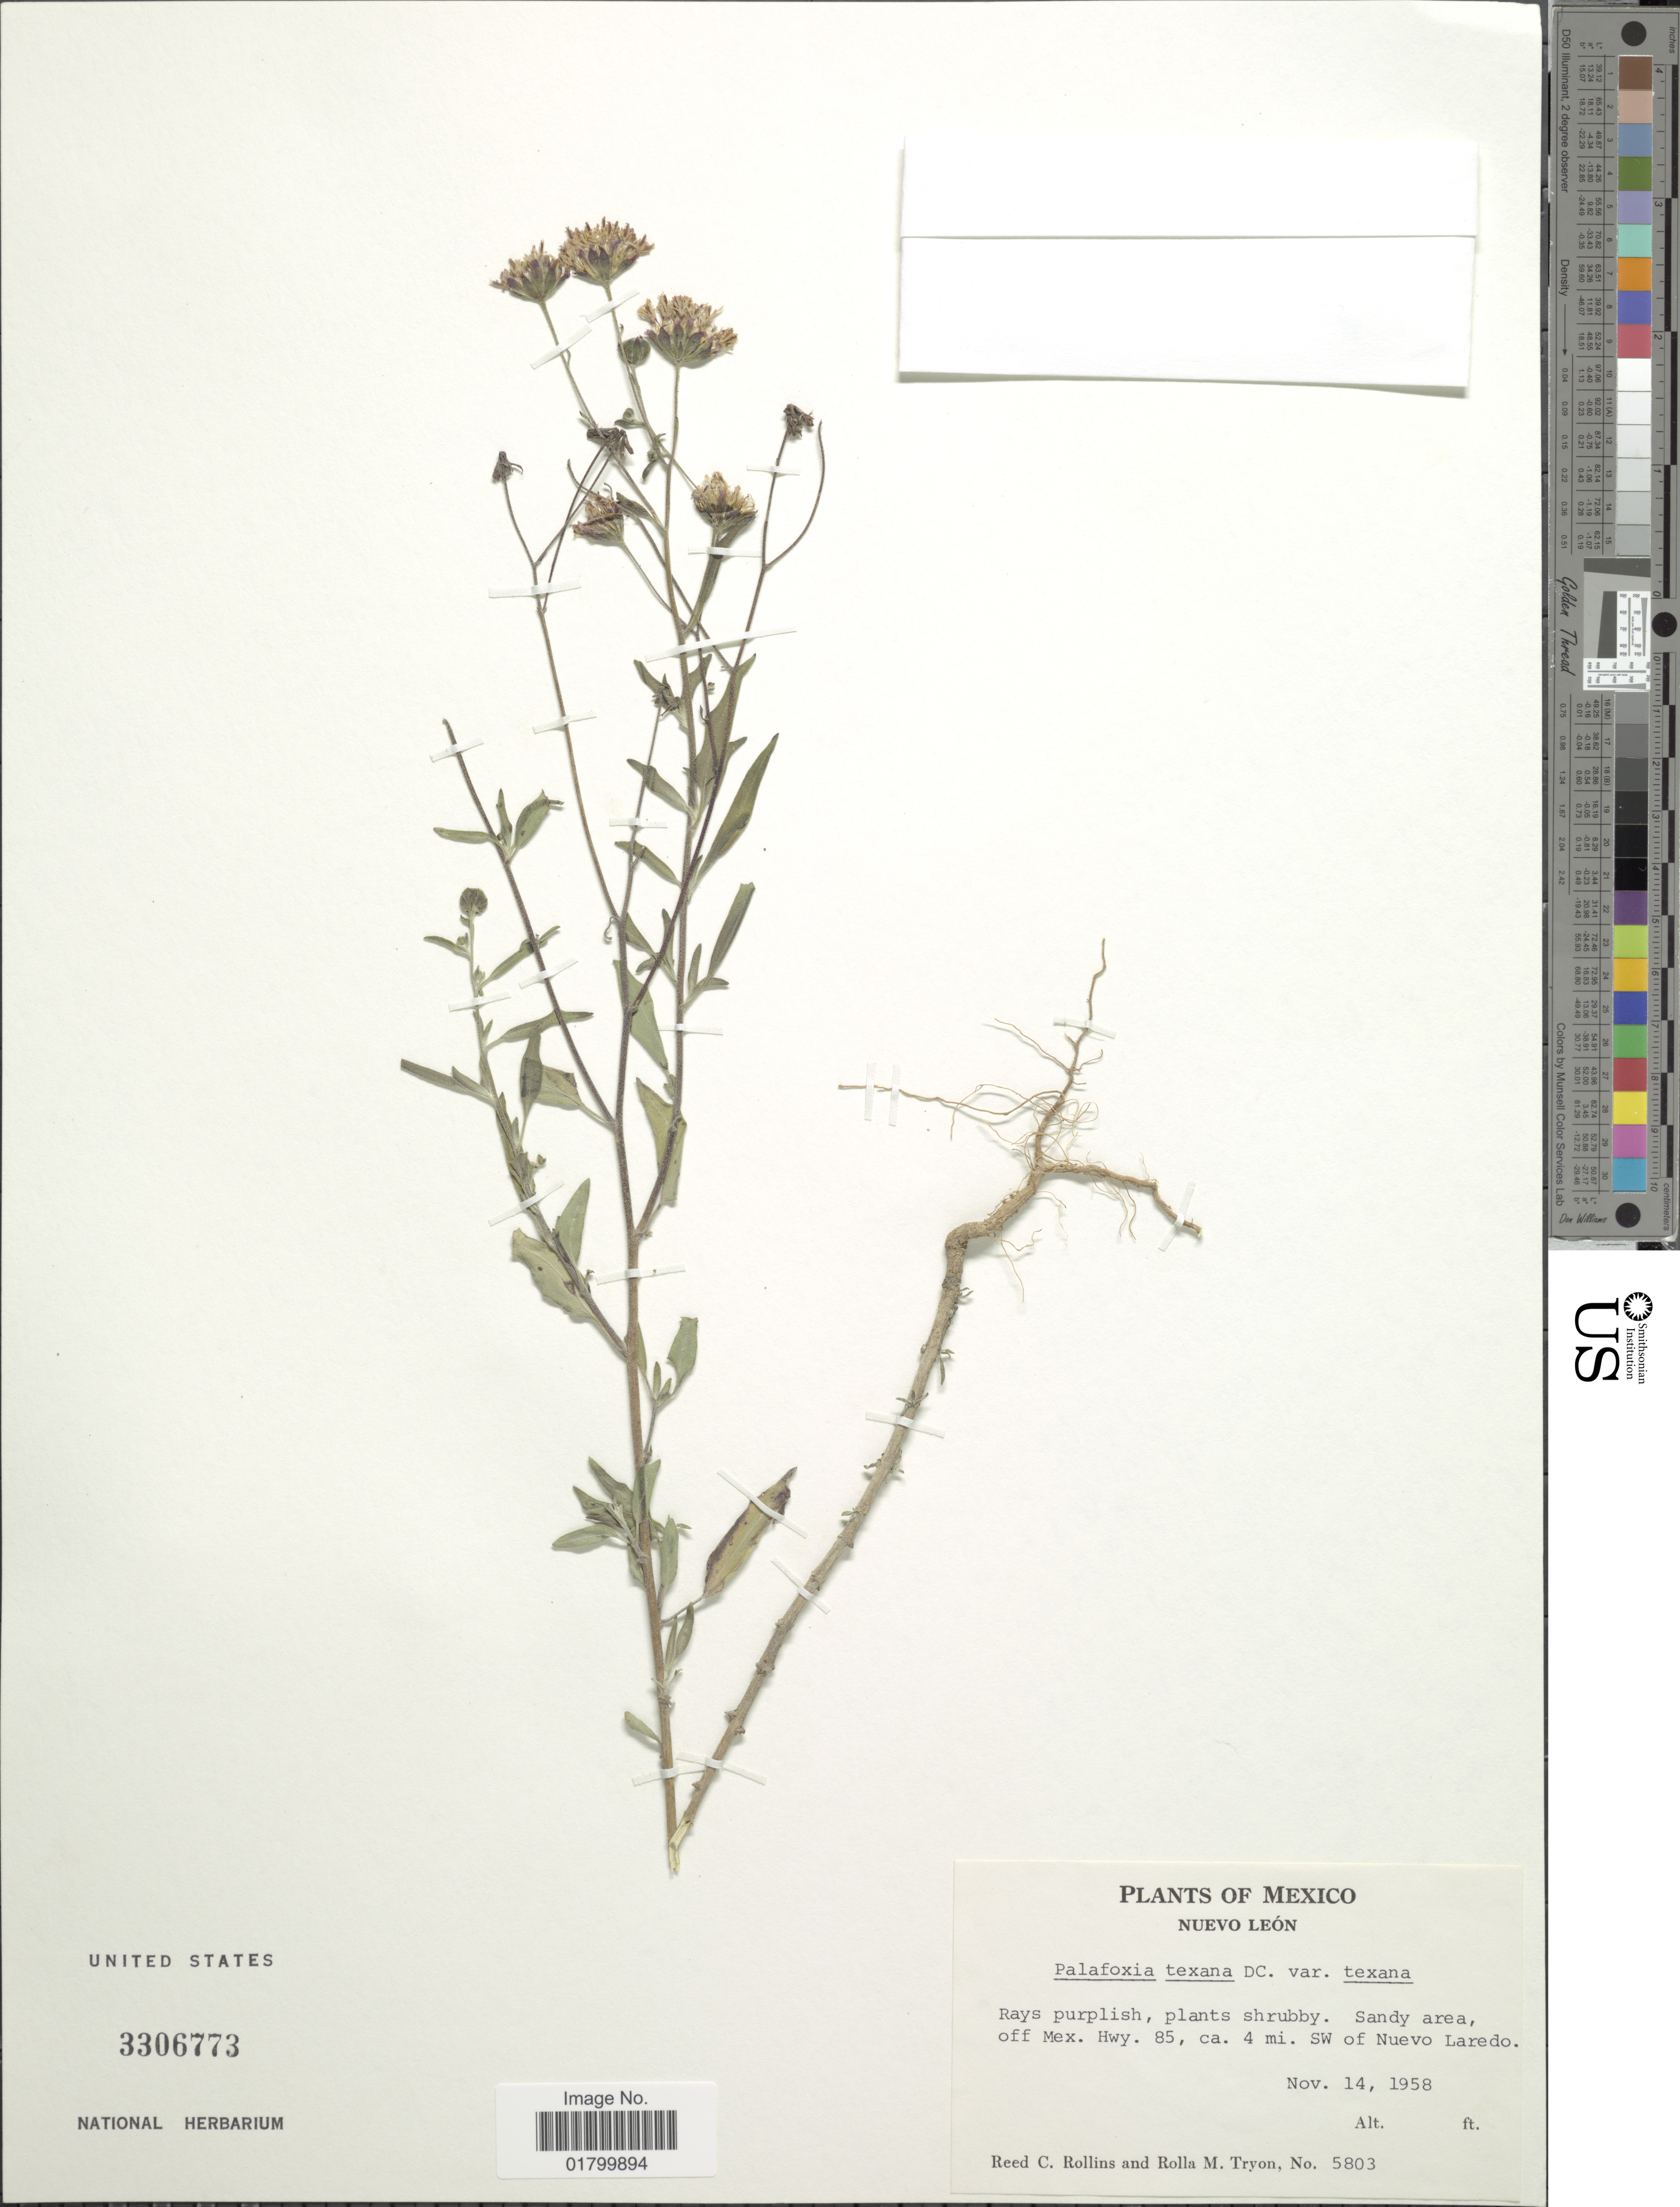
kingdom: Plantae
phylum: Tracheophyta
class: Magnoliopsida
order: Asterales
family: Asteraceae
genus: Palafoxia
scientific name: Palafoxia texana var. texana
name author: DC.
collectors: R. C. Rollins & R. M. Tryon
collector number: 5803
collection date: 1958-11-14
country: Mexico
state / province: Nuevo León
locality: Nuevo Leon, Sandy area, off Mex., Hwy. 85, 4 mi. SW of Nuevo Laredo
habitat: sandy area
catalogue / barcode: US 3306773